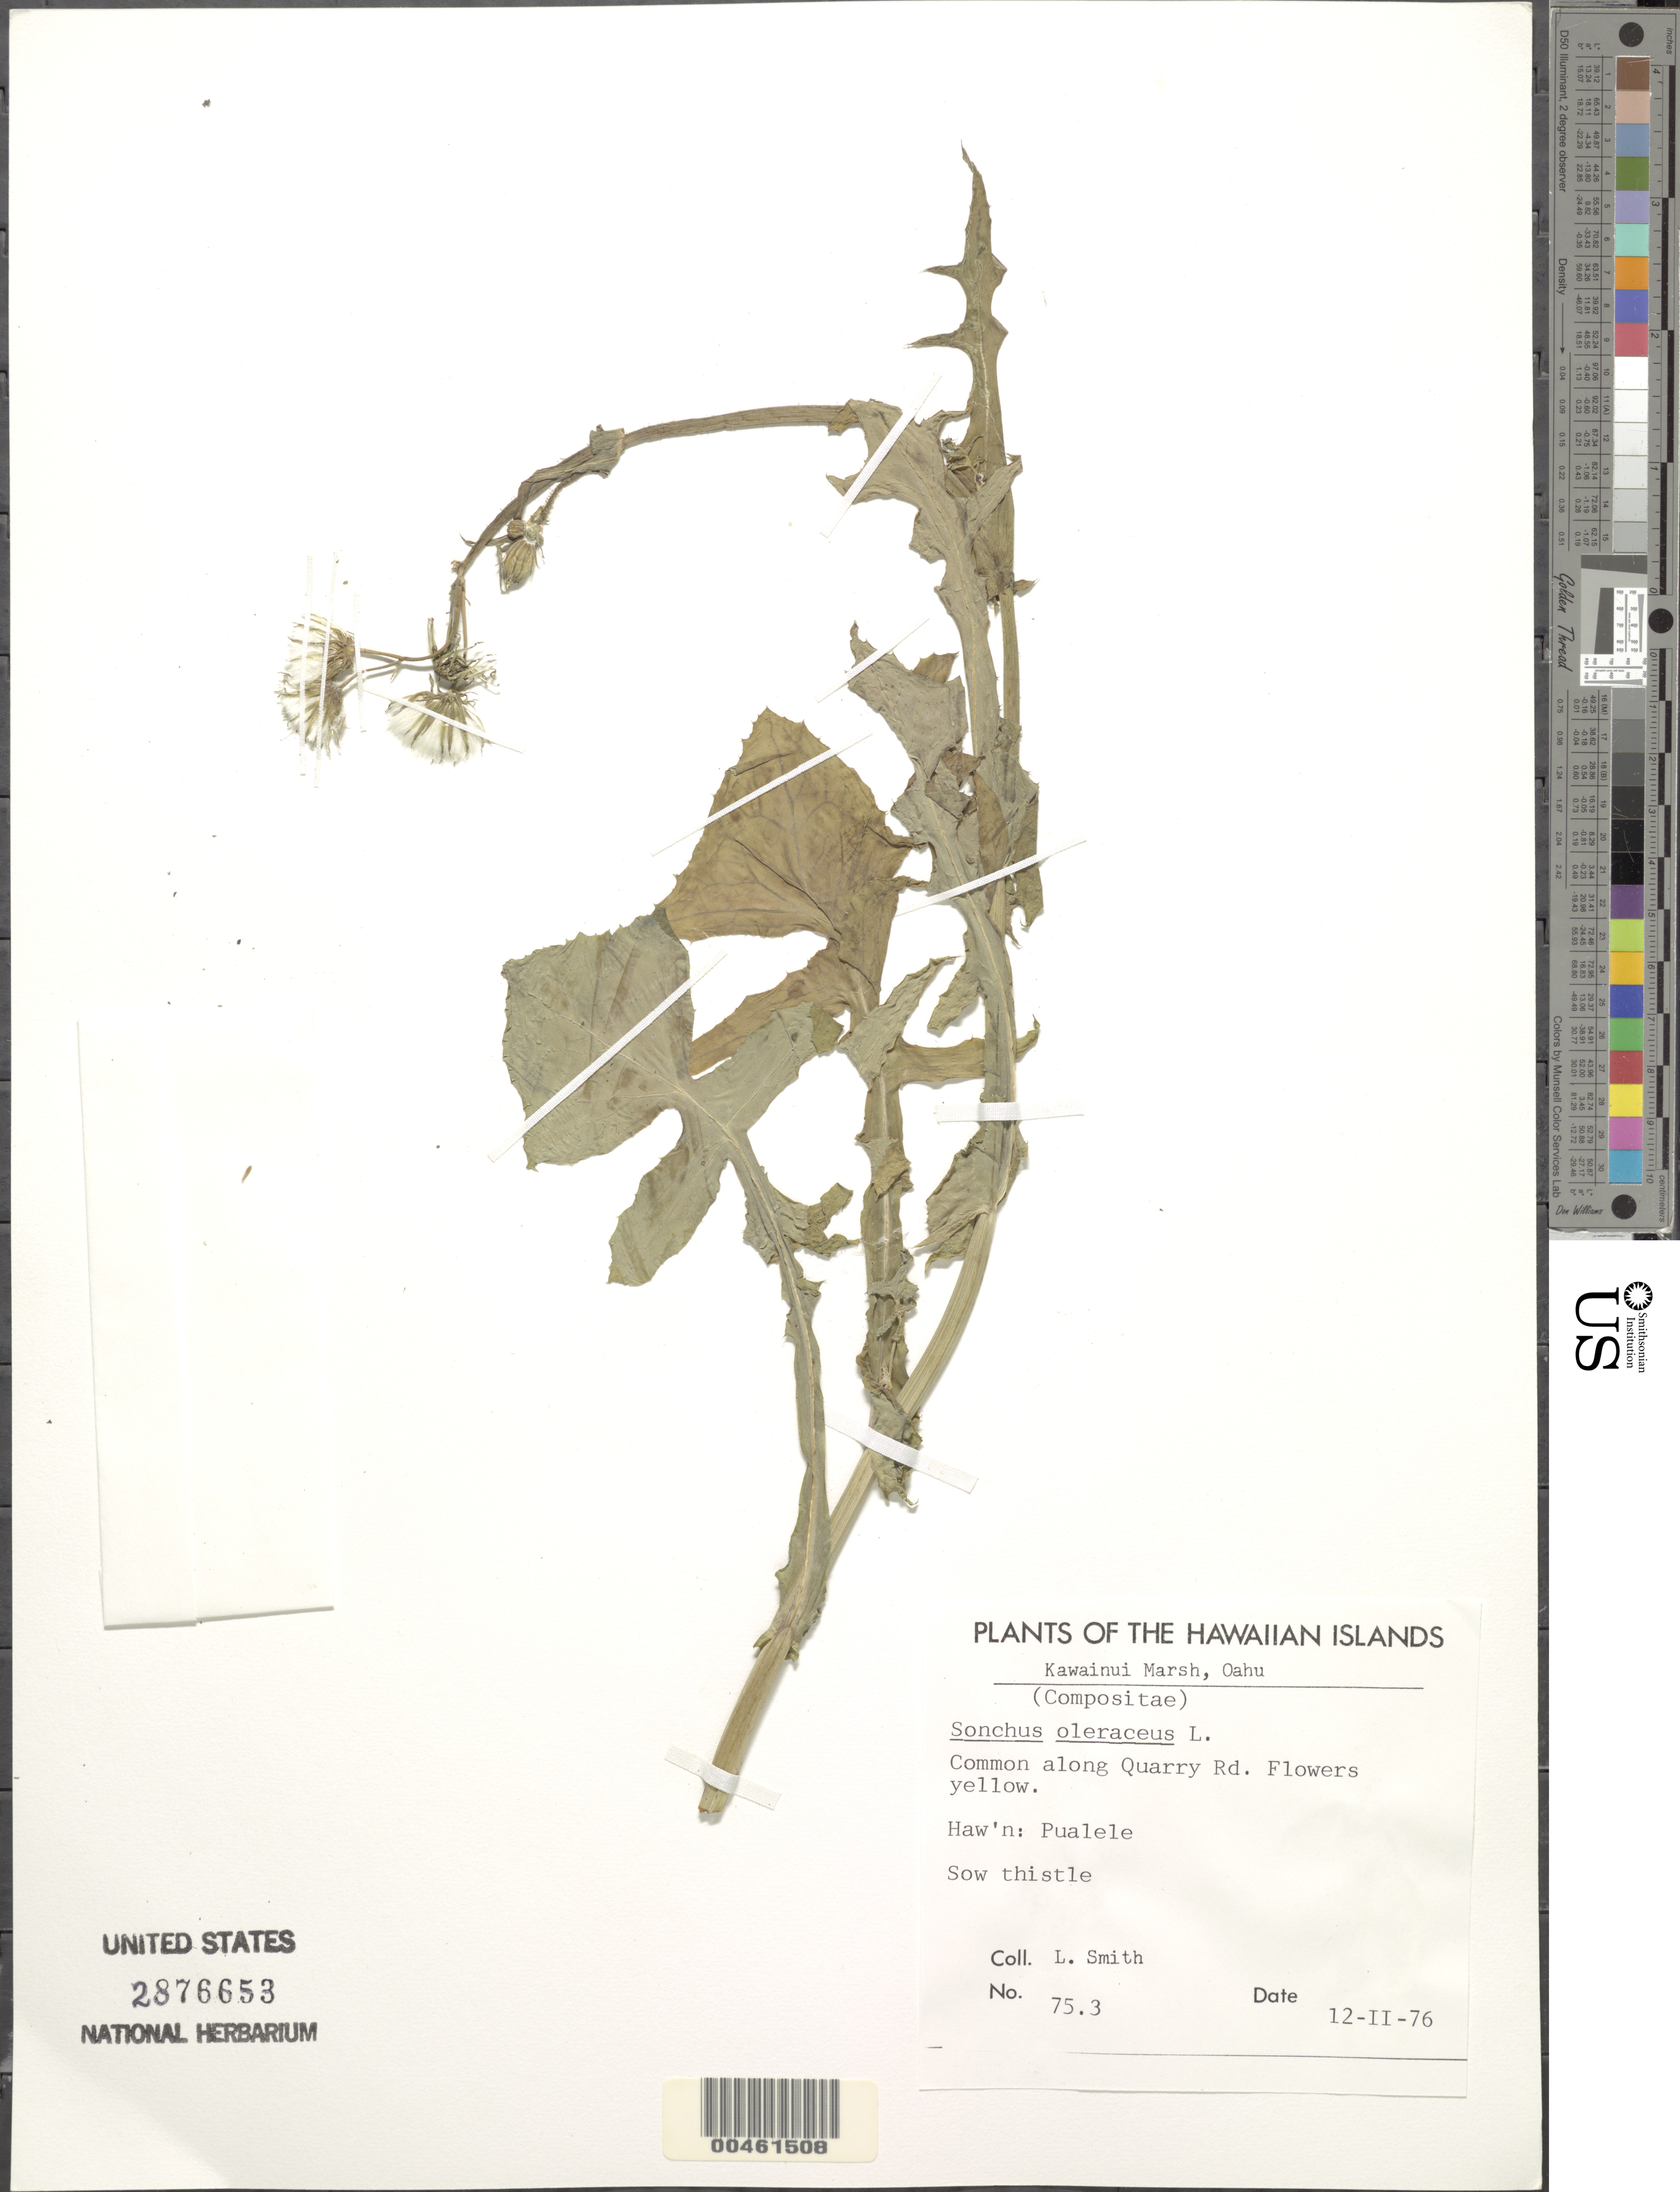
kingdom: Plantae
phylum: Tracheophyta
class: Magnoliopsida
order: Asterales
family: Asteraceae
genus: Sonchus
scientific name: Sonchus oleraceus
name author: L.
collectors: L. Smith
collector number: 75.3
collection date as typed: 12 Feb 1976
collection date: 1976-02-12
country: United States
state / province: Hawaii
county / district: Honolulu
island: Oahu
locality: Kawainui Marsh, along Quarry Road.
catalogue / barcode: US 2876653